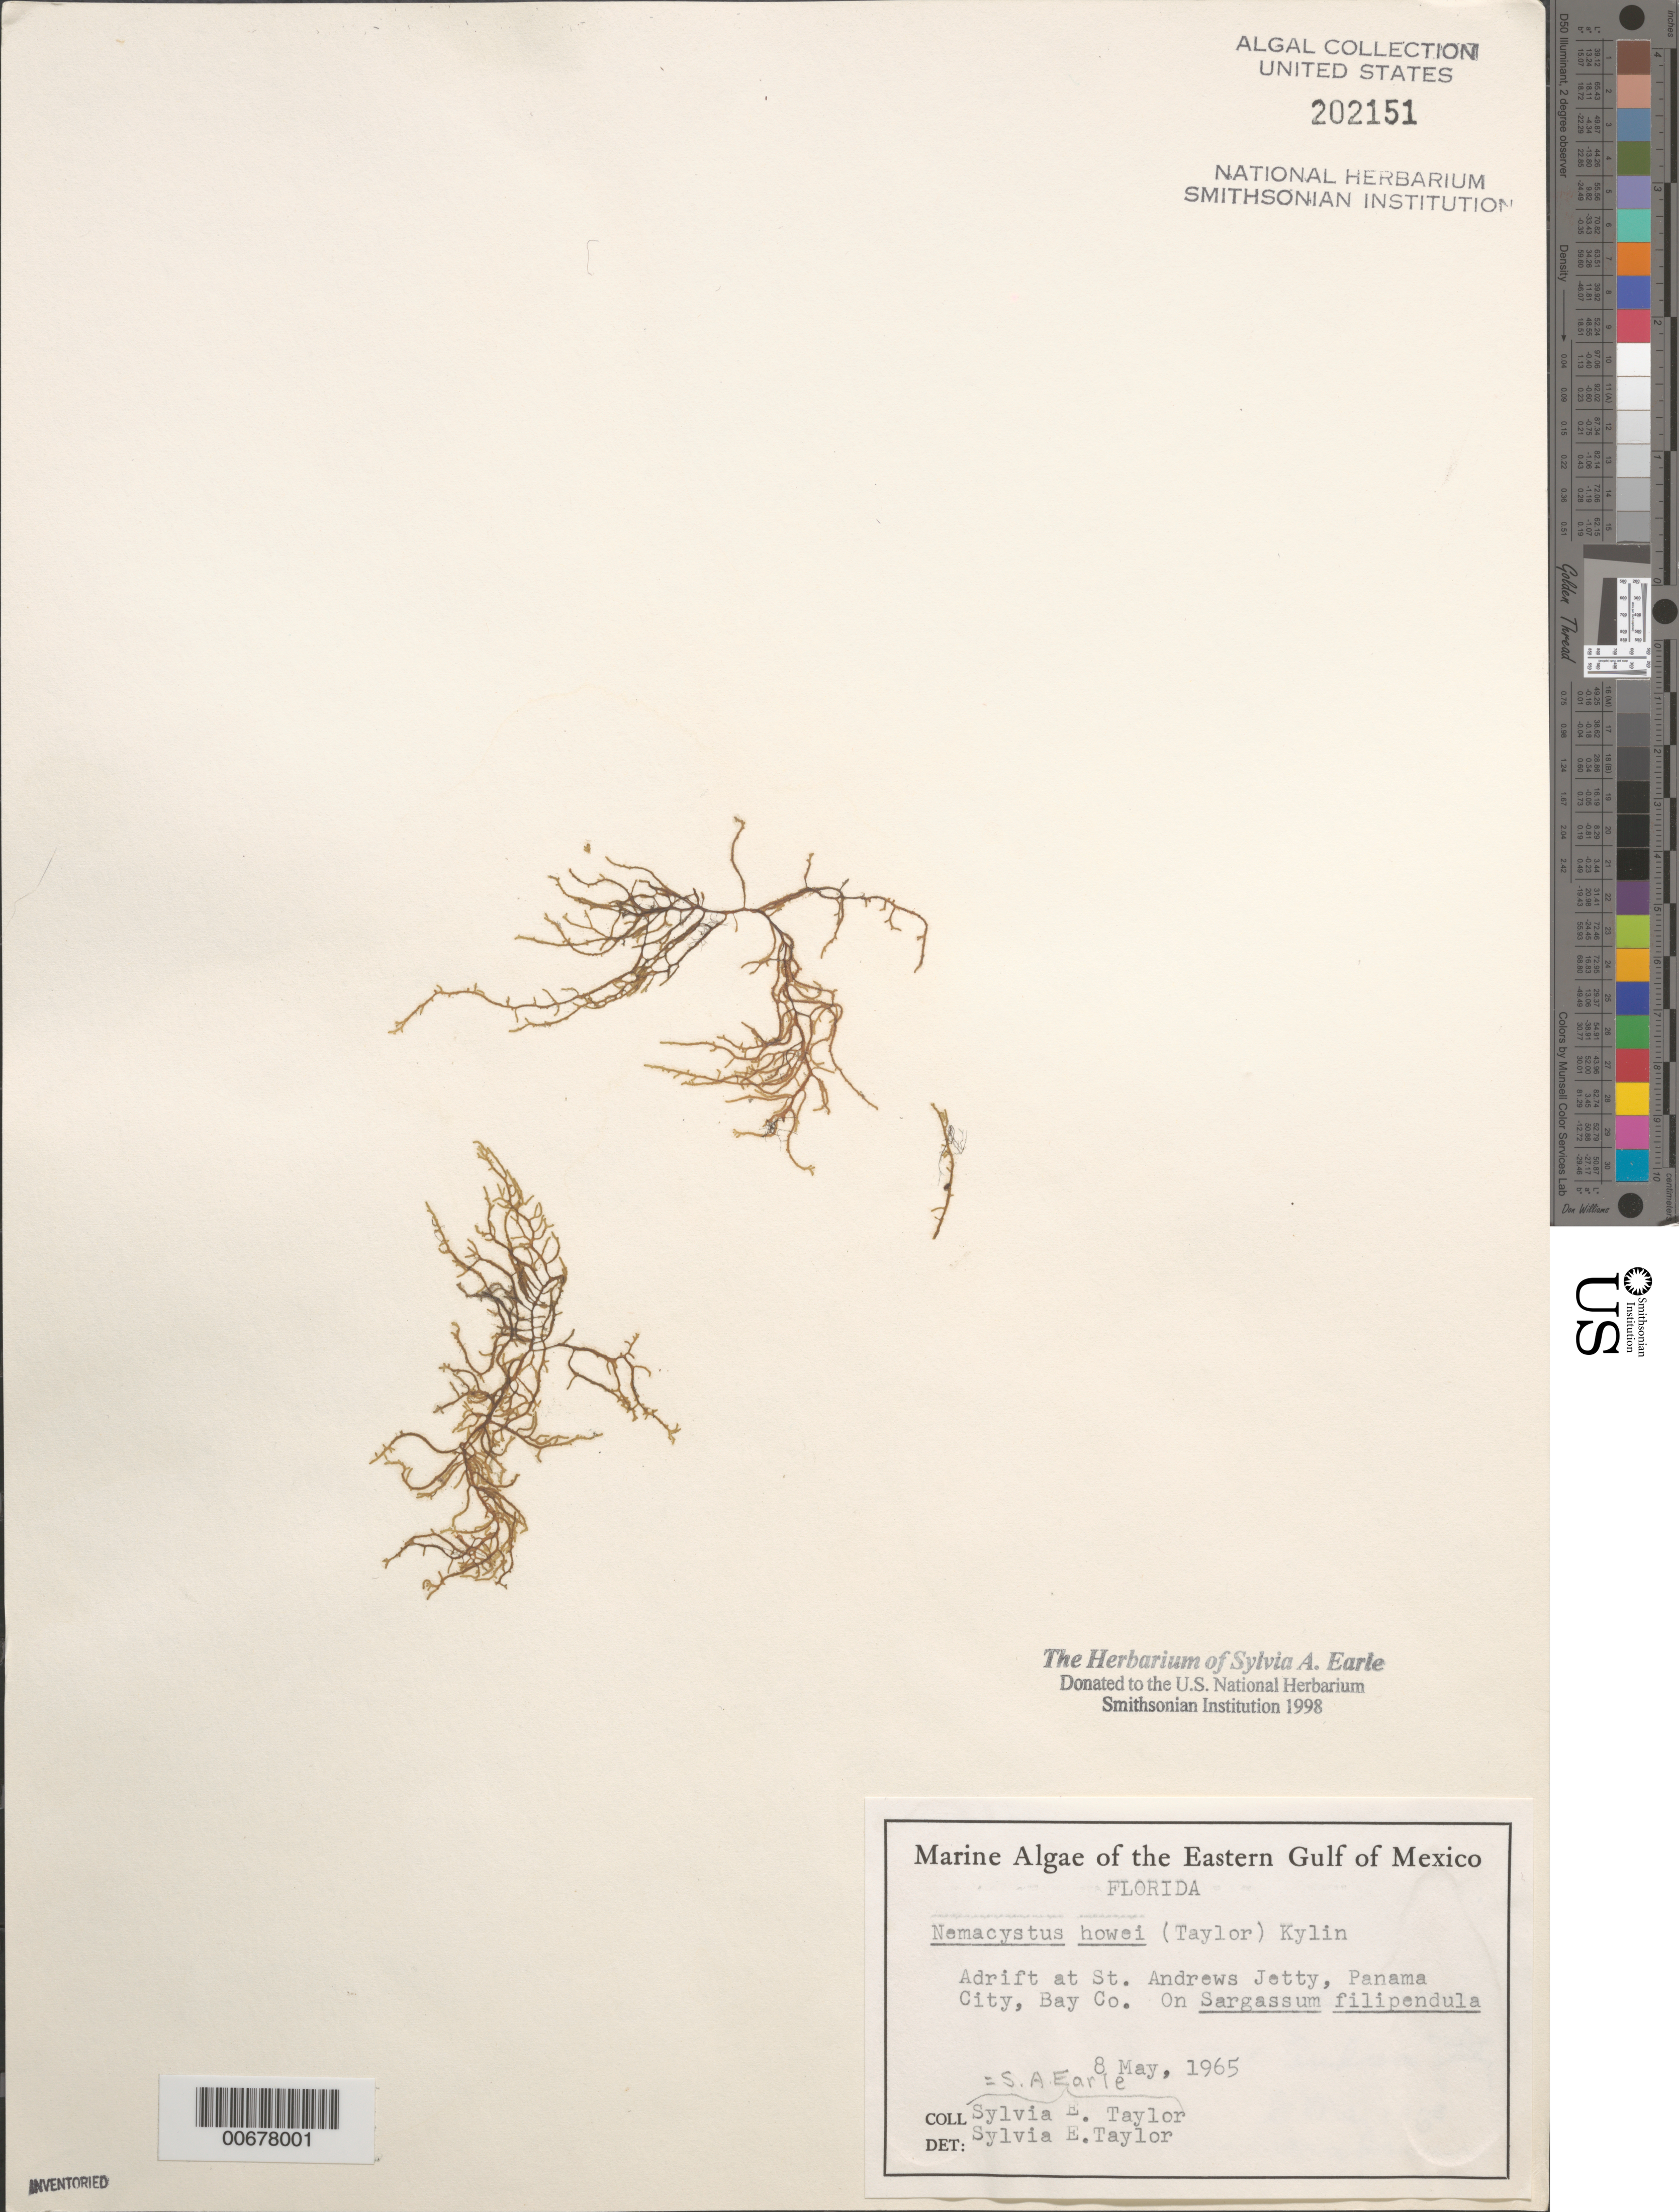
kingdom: Chromista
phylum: Ochrophyta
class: Phaeophyceae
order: Ectocarpales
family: Chordariaceae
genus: Nemacystus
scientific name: Nemacystus howei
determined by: Earle, S. A.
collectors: S. A. Earle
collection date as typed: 08 May 1965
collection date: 1965-05-08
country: United States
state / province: Florida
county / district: Bay County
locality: Panama City, St. Andrews State Park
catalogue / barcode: US 202151